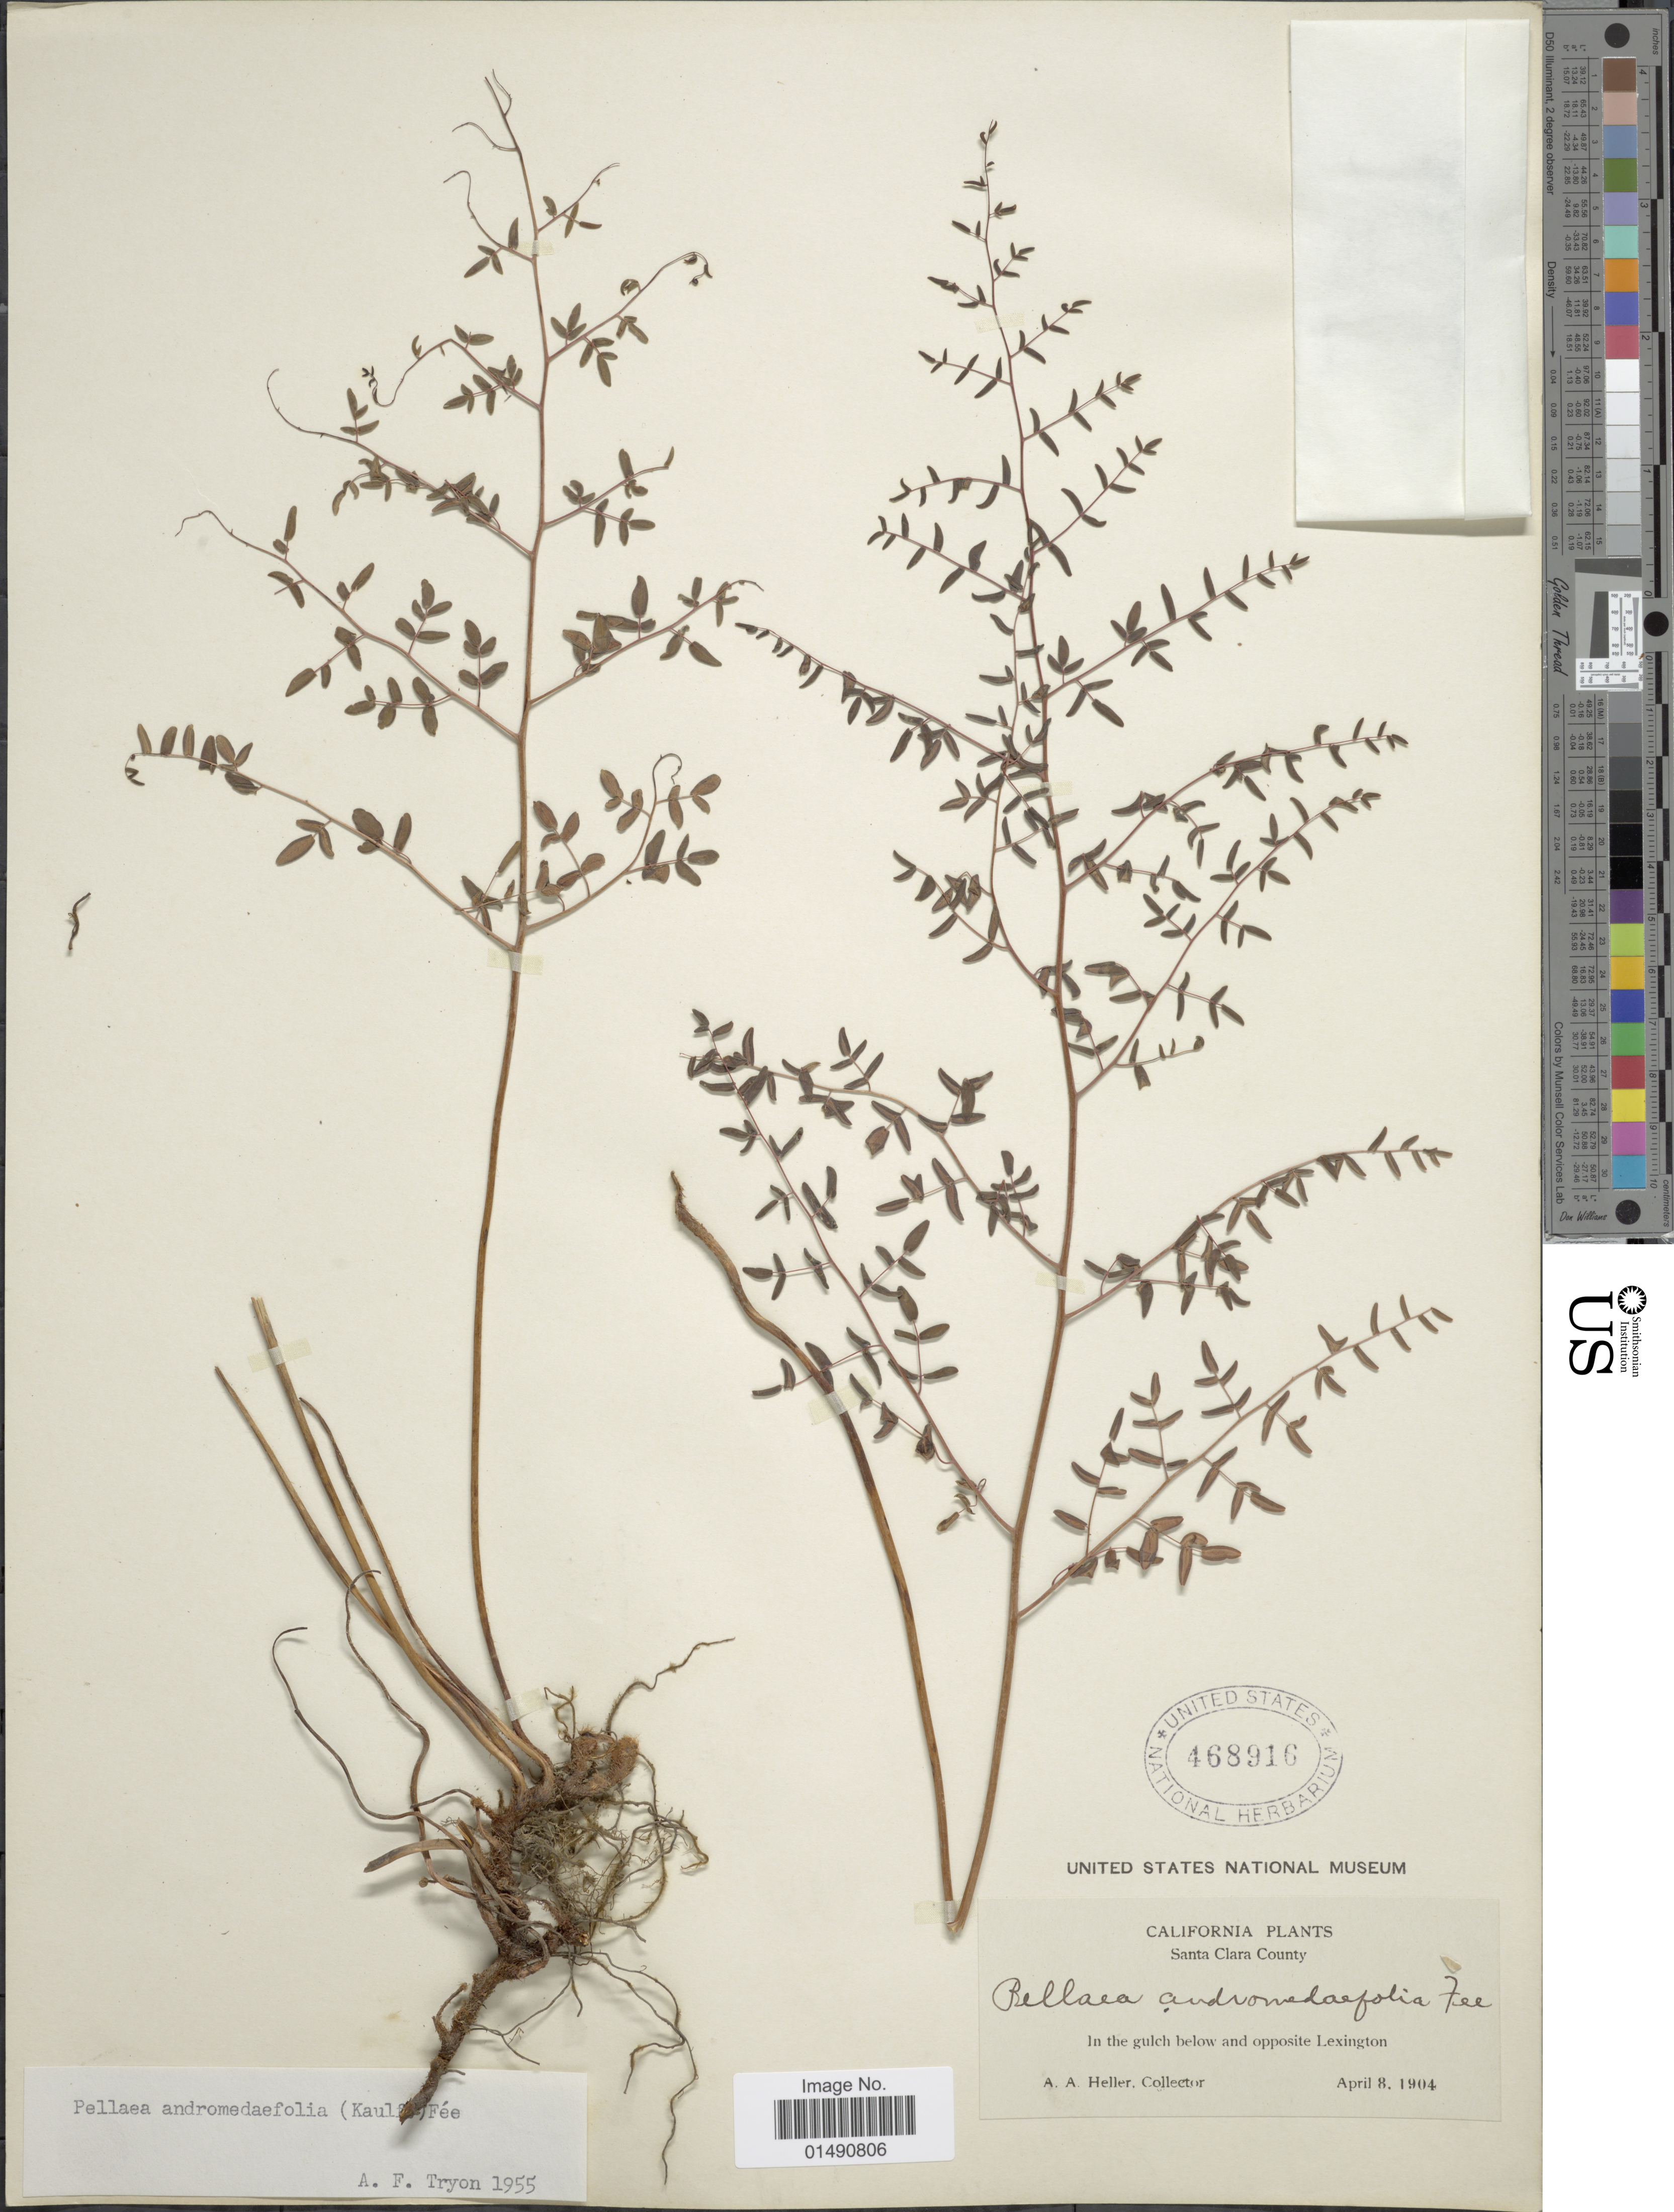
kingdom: Plantae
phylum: Tracheophyta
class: Polypodiopsida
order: Polypodiales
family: Pteridaceae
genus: Pellaea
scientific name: Pellaea andromedifolia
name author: (Kaulf.) Fée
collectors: A. A. Heller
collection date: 1904-04-08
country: United States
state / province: California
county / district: Santa Clara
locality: Santa Clara County, In the Gulch below and opposite Lexington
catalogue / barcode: US 468916